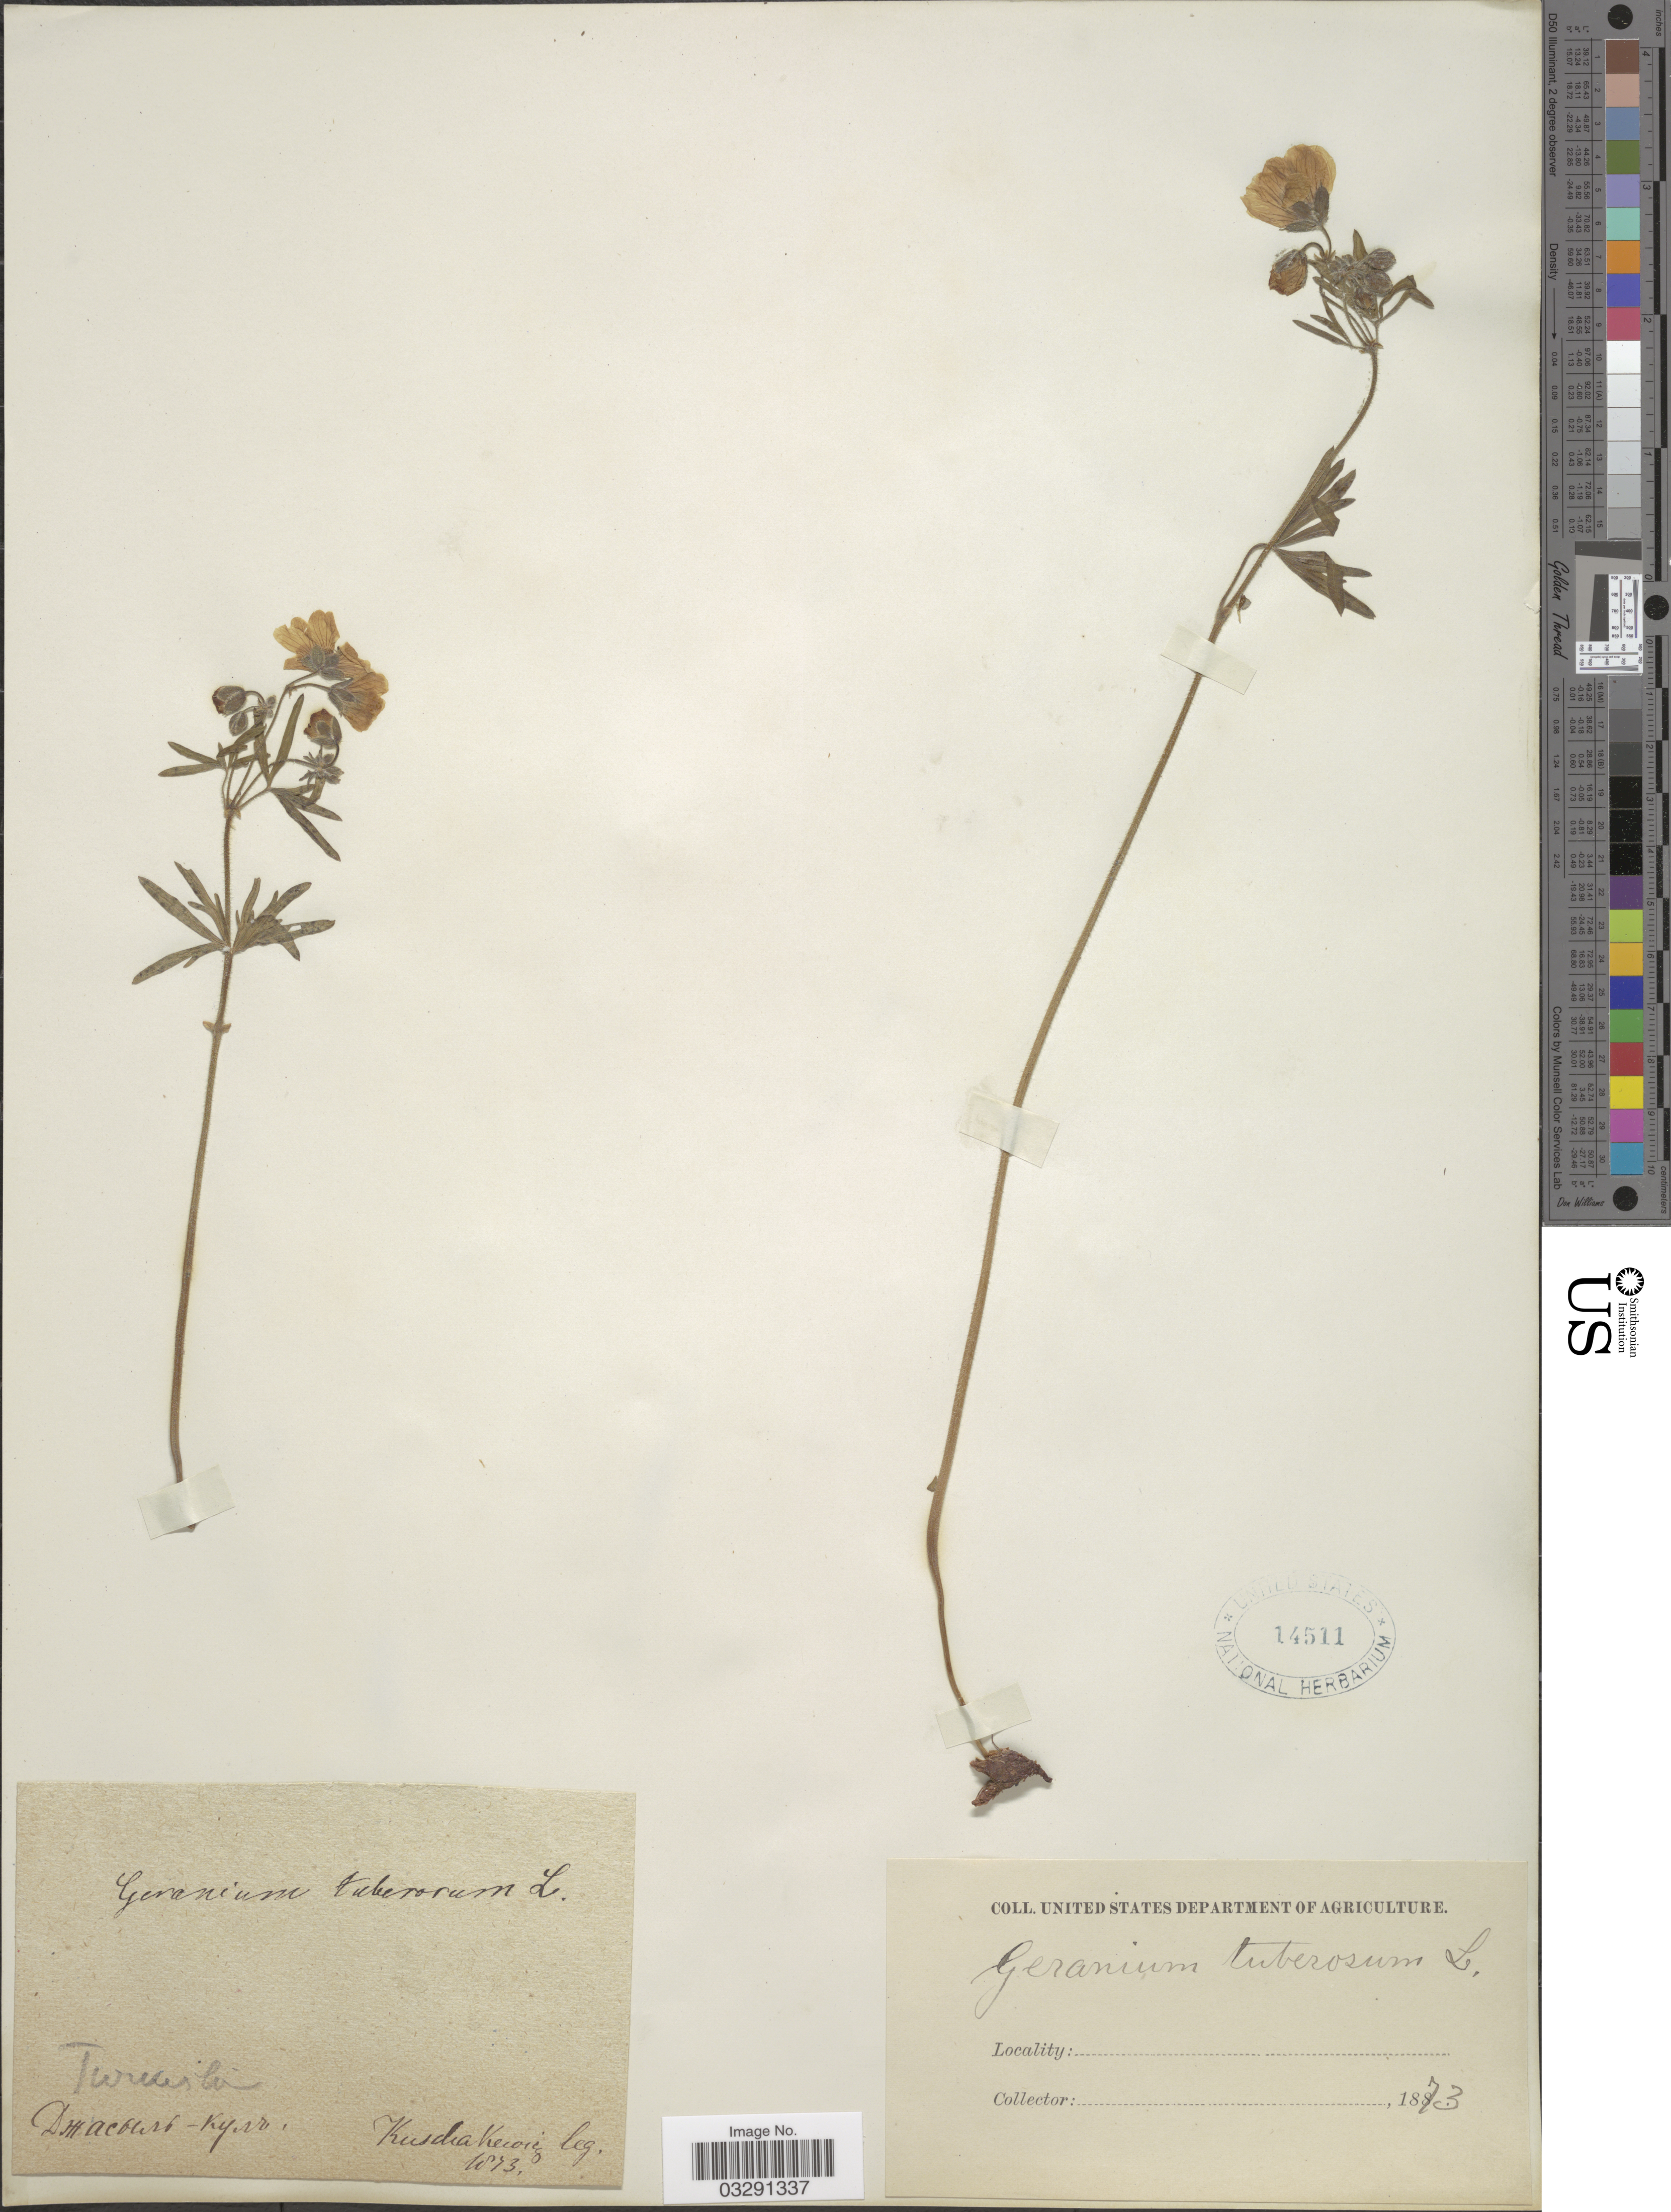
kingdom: Plantae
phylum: Tracheophyta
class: Magnoliopsida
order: Geraniales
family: Geraniaceae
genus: Geranium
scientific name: Geranium tuberosum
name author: L.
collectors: -. Kuschakewicz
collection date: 1873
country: Kyrgyzstan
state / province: Chu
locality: Dzhasyl-Kel.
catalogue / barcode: US 14511